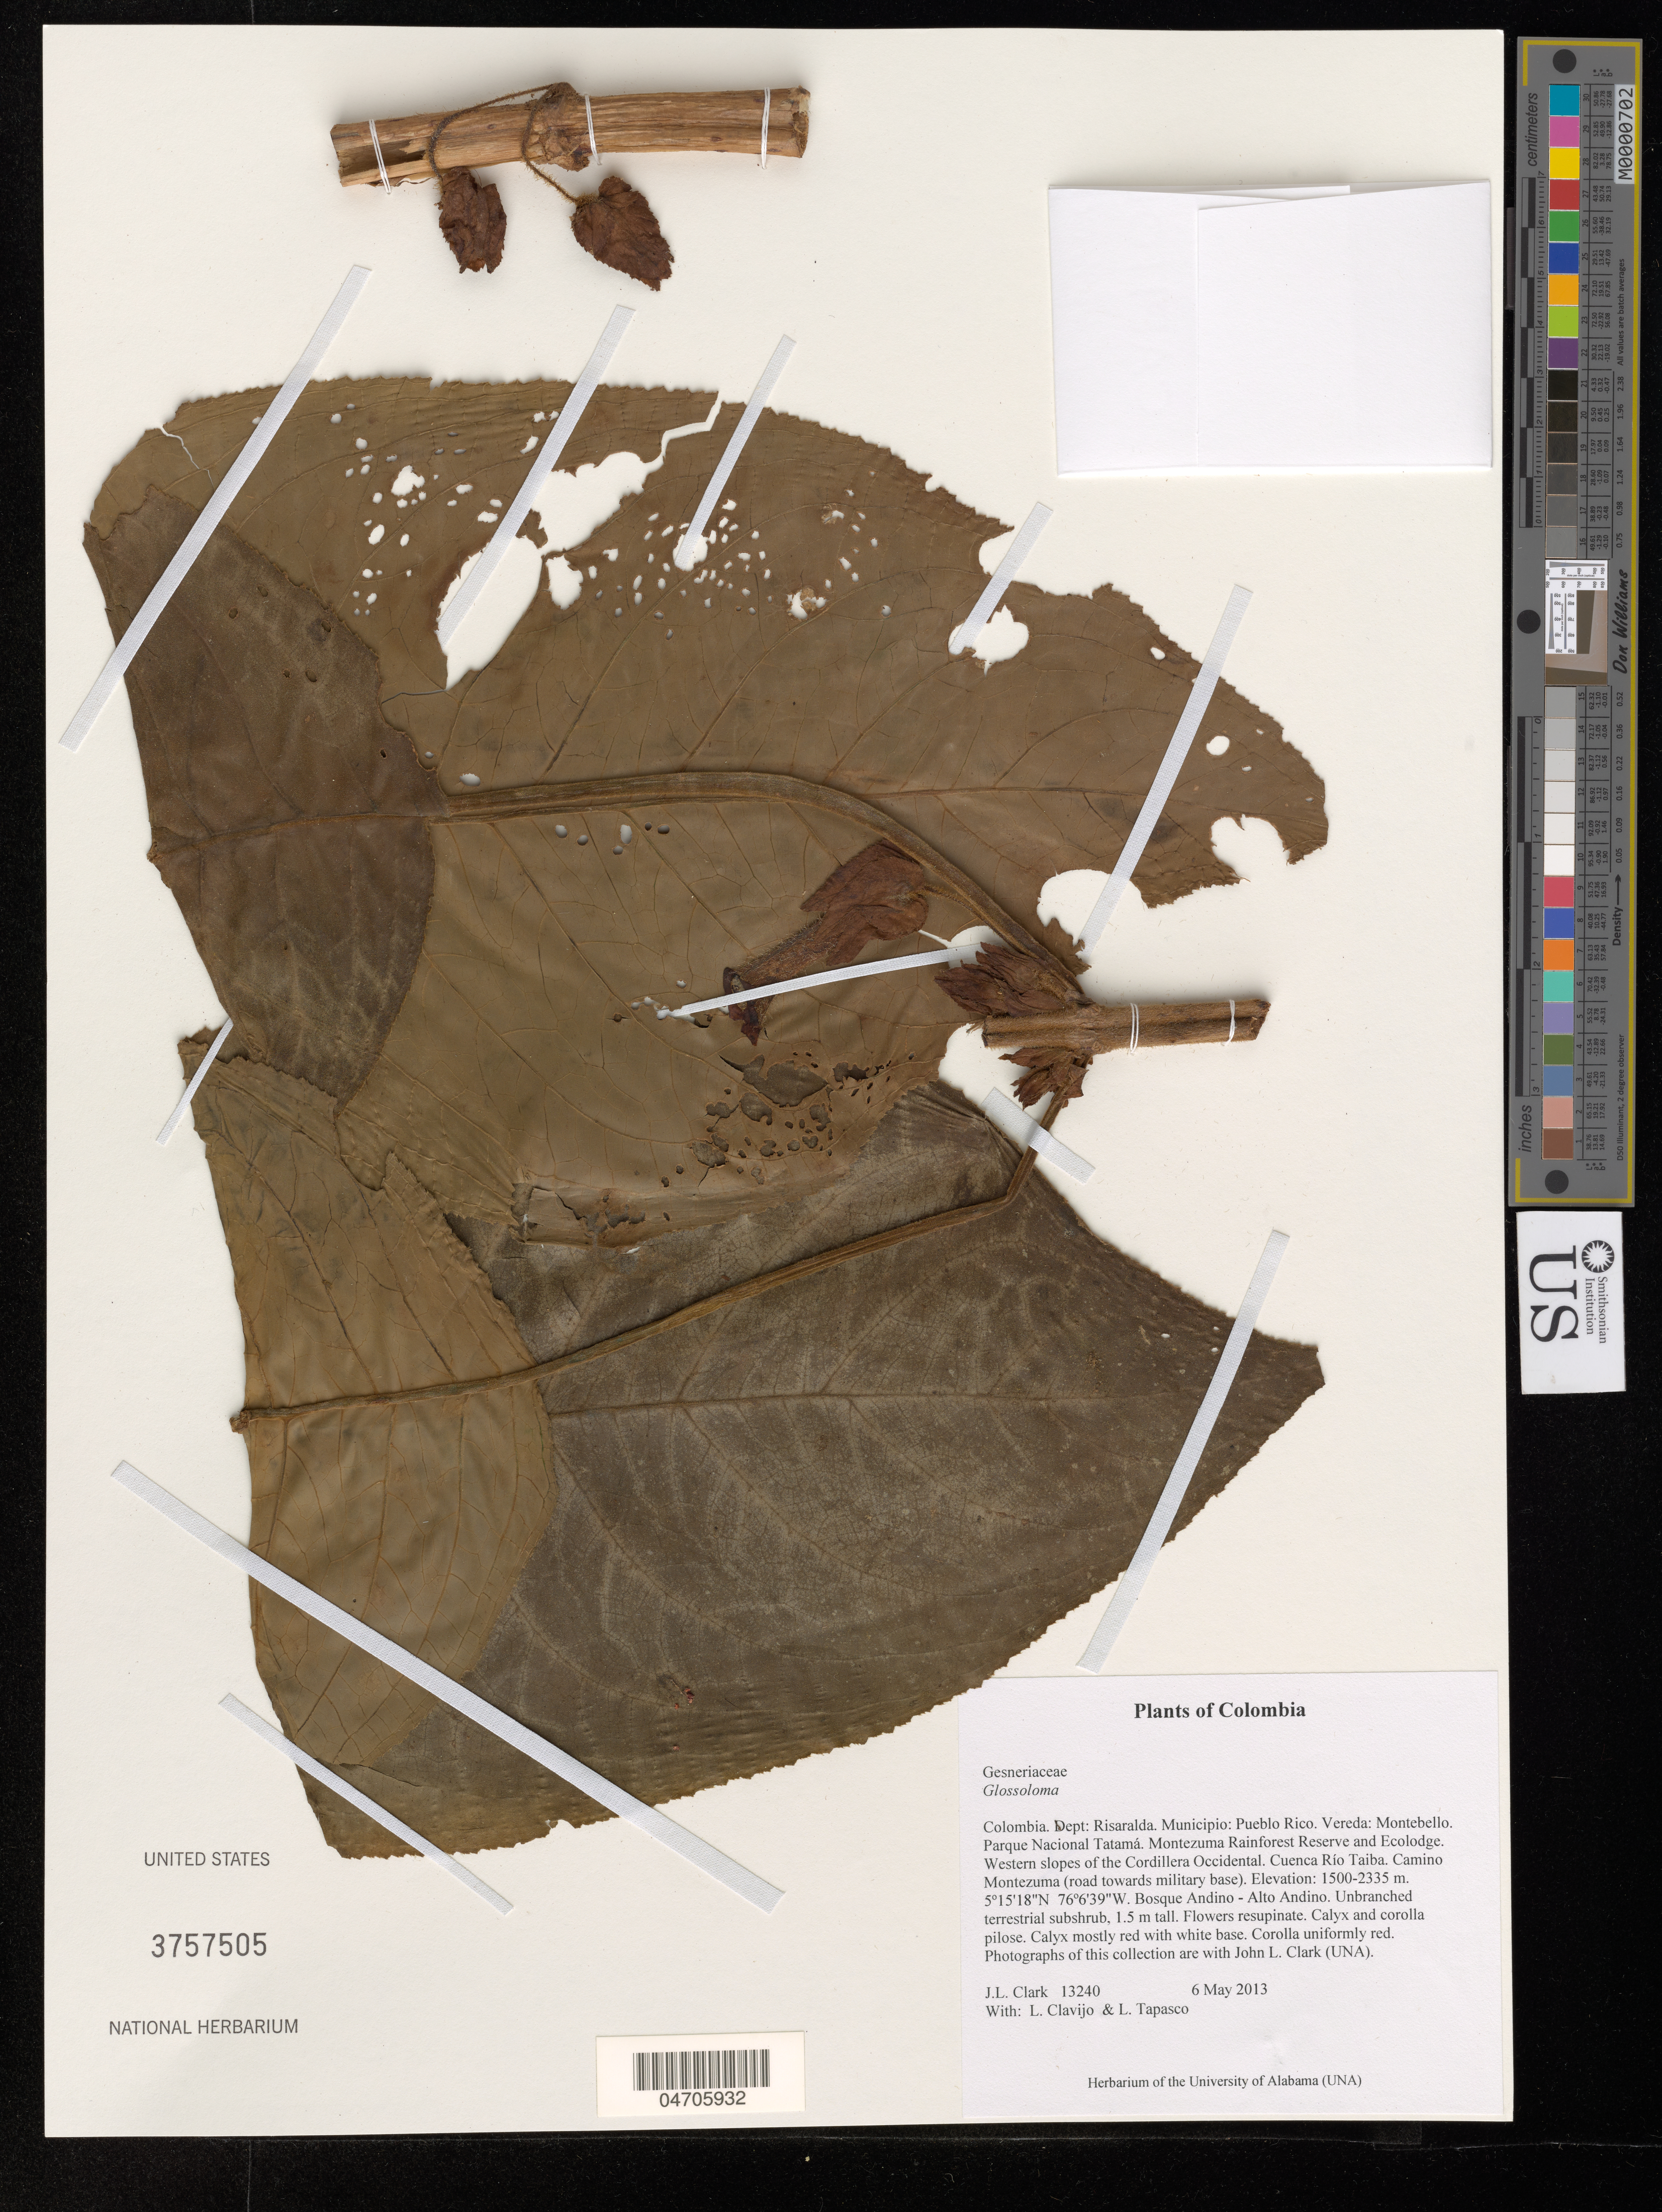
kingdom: Plantae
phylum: Tracheophyta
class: Magnoliopsida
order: Lamiales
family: Gesneriaceae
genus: Glossoloma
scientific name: Glossoloma sp.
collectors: J. L. Clark, L. Clavijo & L. Tapasco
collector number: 13240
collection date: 2013-05-06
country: Colombia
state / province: Risaralda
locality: Dept: Risaralda. Municipio: Pueblo Rico. Vereda: Montebello. Parque Nacional Tatamá. Montezuma Rainforest Reserve and Ecolodge. Western slopes of the Cordillera Occidental. Cuenca Río Taiba. Camino Montezuma (road towards military base). Bosque Andino - Alto Andino.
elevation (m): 1500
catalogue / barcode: US 3757505